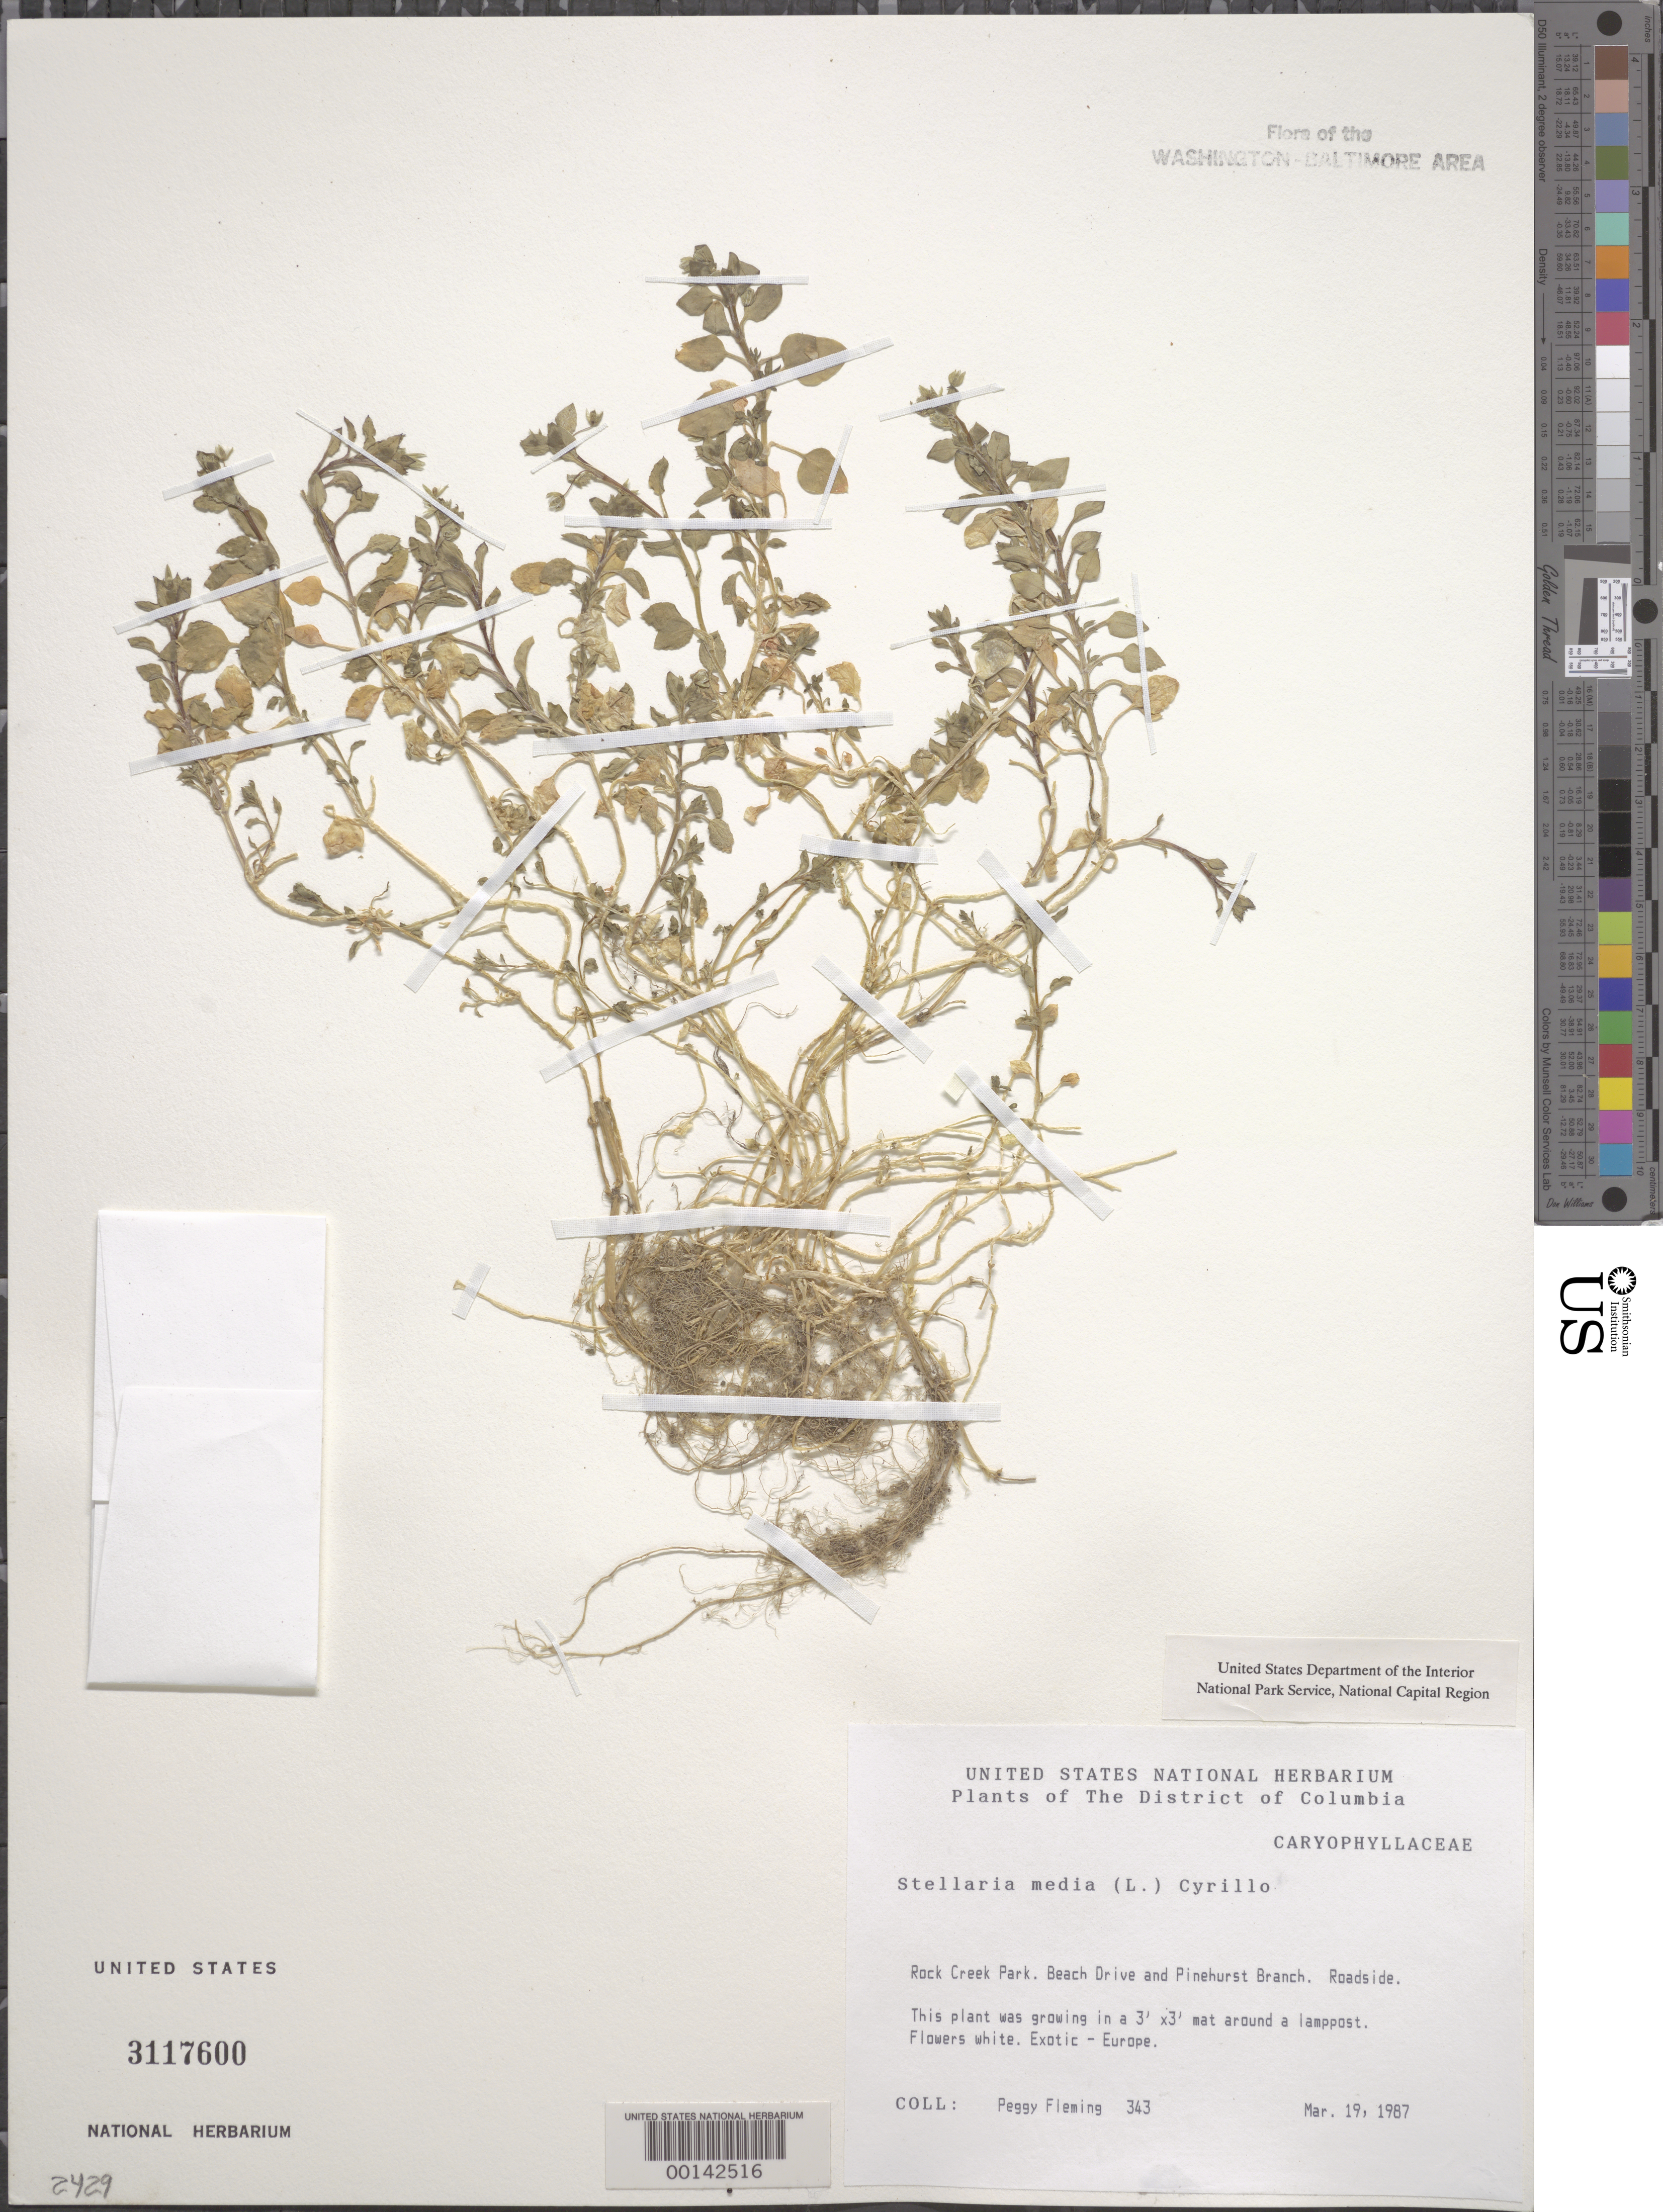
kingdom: Plantae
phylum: Tracheophyta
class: Magnoliopsida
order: Caryophyllales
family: Caryophyllaceae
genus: Stellaria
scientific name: Stellaria media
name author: (L.) Vill.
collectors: P. Fleming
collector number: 343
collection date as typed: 19 Mar 1987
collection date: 1987-03-19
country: United States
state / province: District of Columbia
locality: Rock Creek Park. Beach Drive and Pinehurst Branch. Rock Creek Park & vicinity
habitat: Roadside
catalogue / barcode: US 3117600